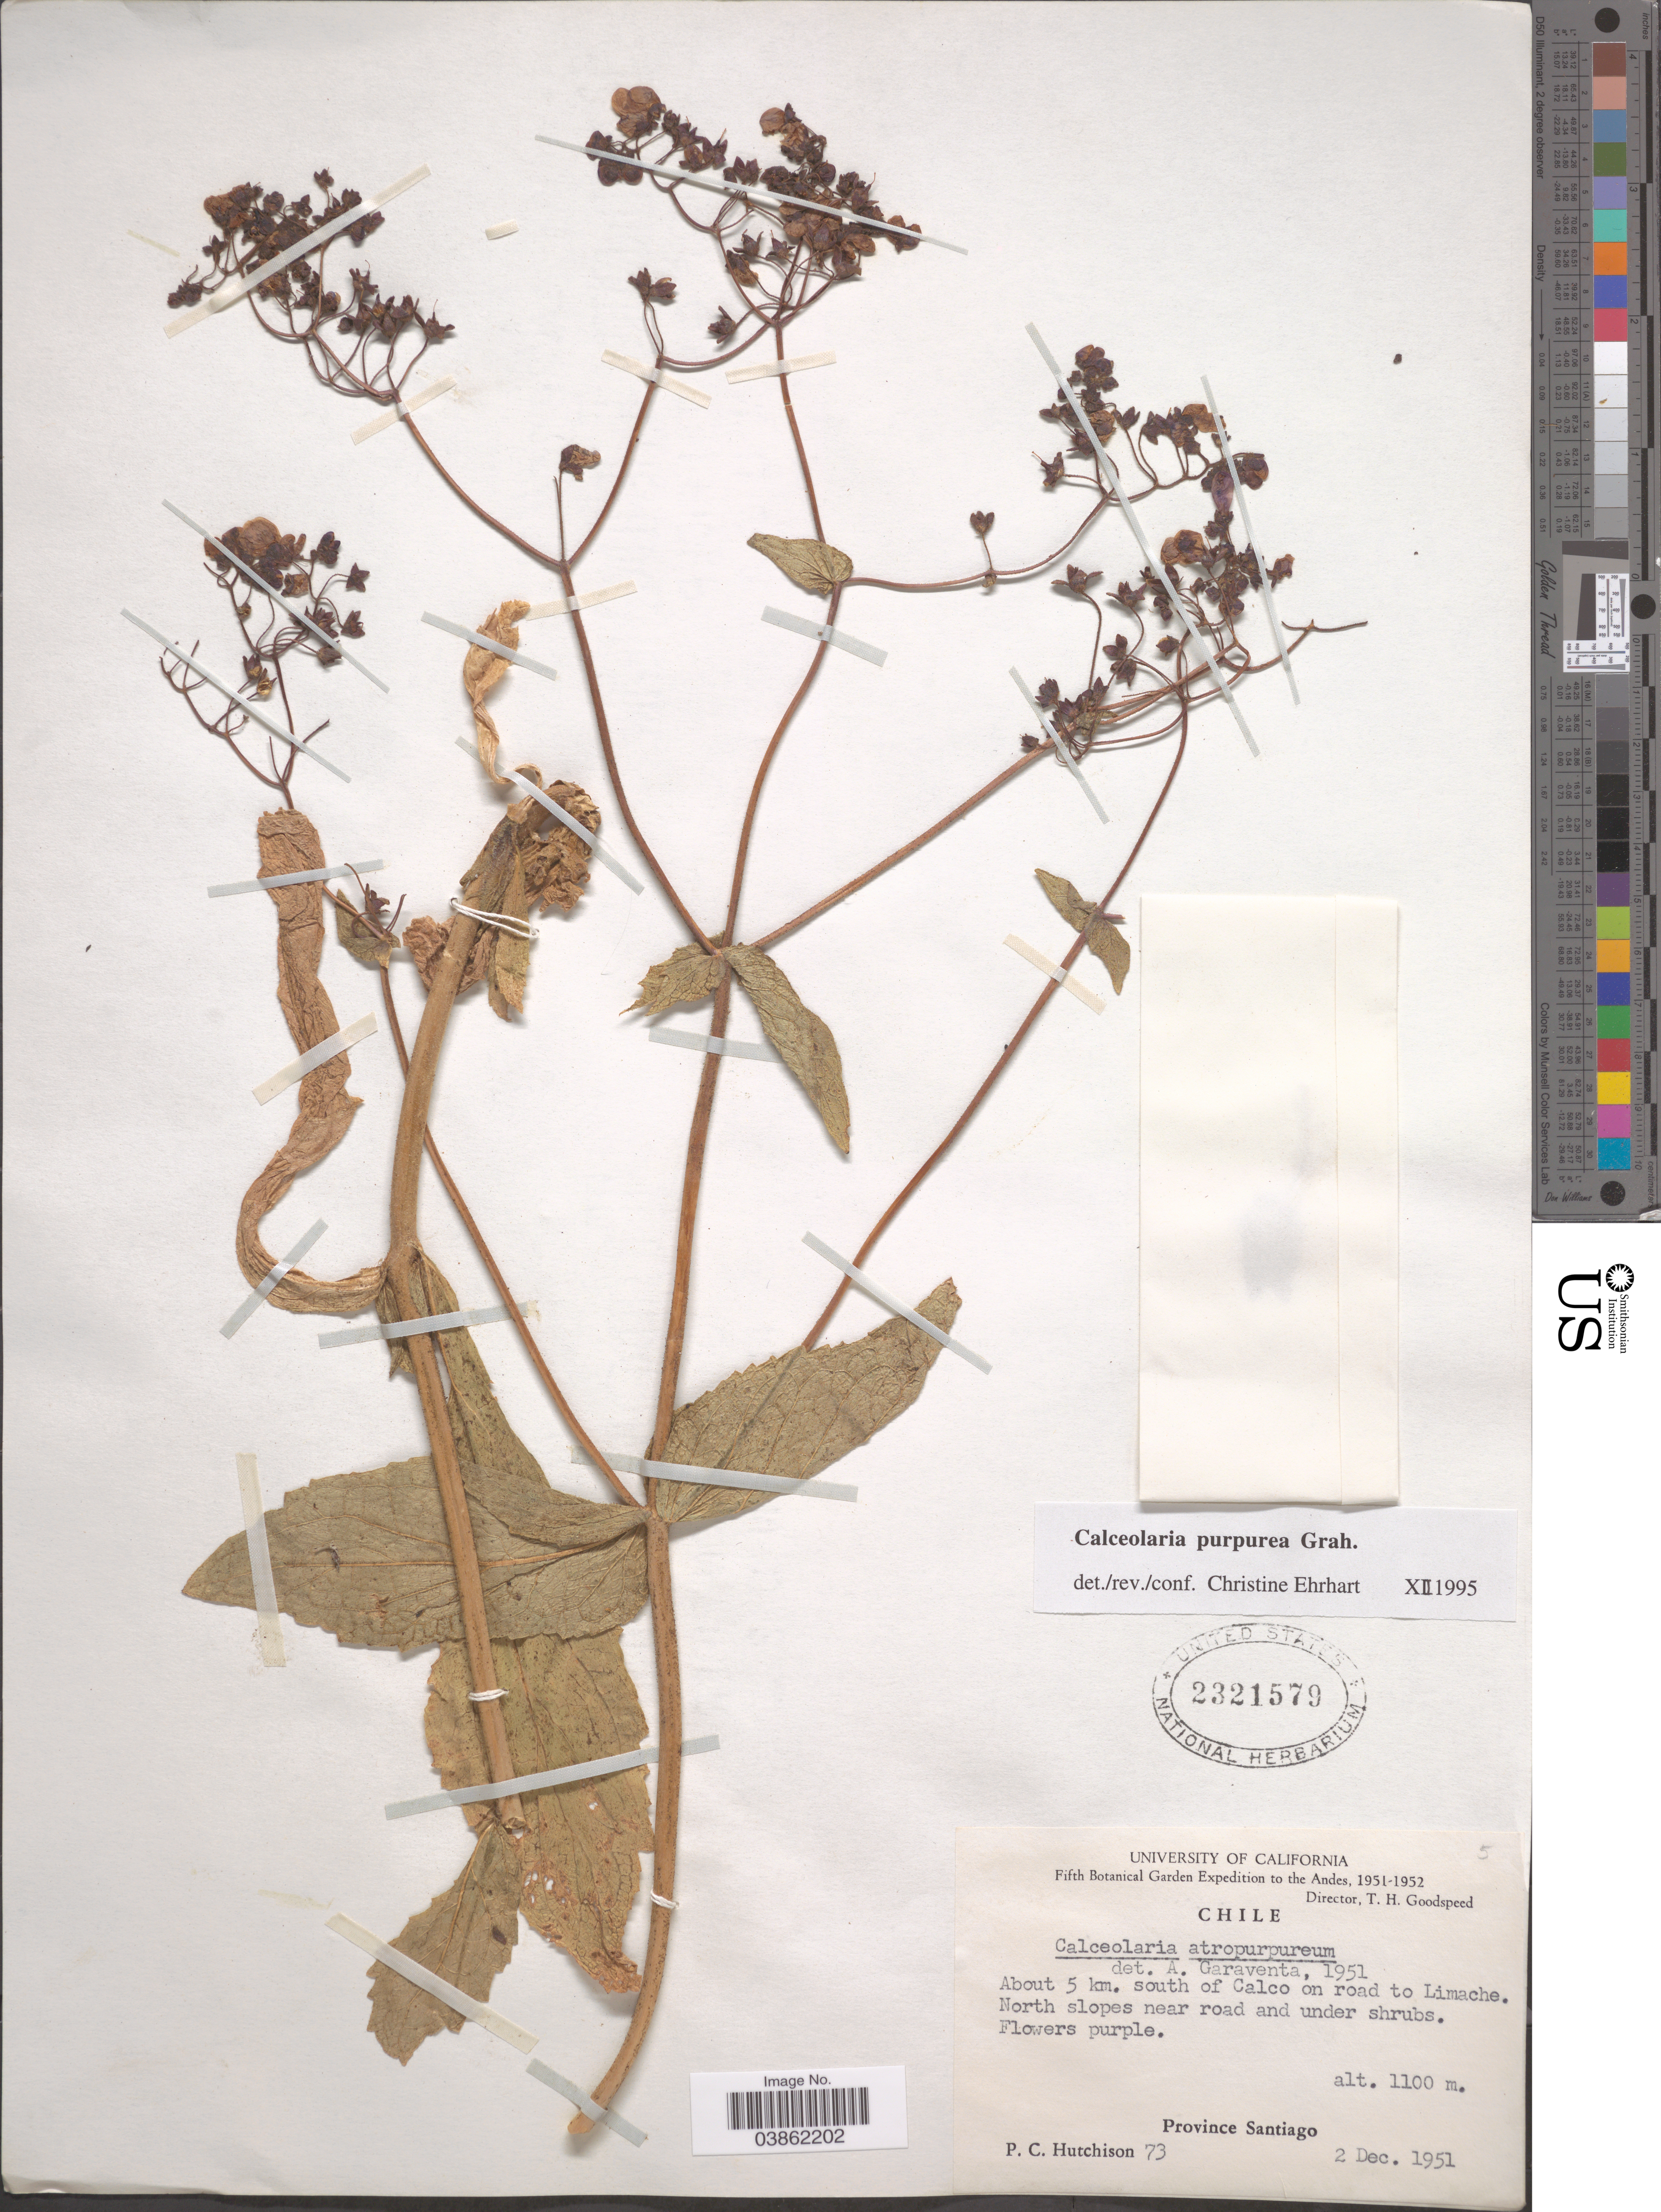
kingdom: Plantae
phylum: Tracheophyta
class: Magnoliopsida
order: Lamiales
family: Calceolariaceae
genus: Calceolaria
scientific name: Calceolaria purpurea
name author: Graham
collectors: P. C. Hutchison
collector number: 73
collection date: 1951-12-02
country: Chile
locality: The Andes. About 5 km. south of Calco on road to Limache. North slopes near road and under shrubs. Province Santiago.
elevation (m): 1100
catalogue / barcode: US 2321579